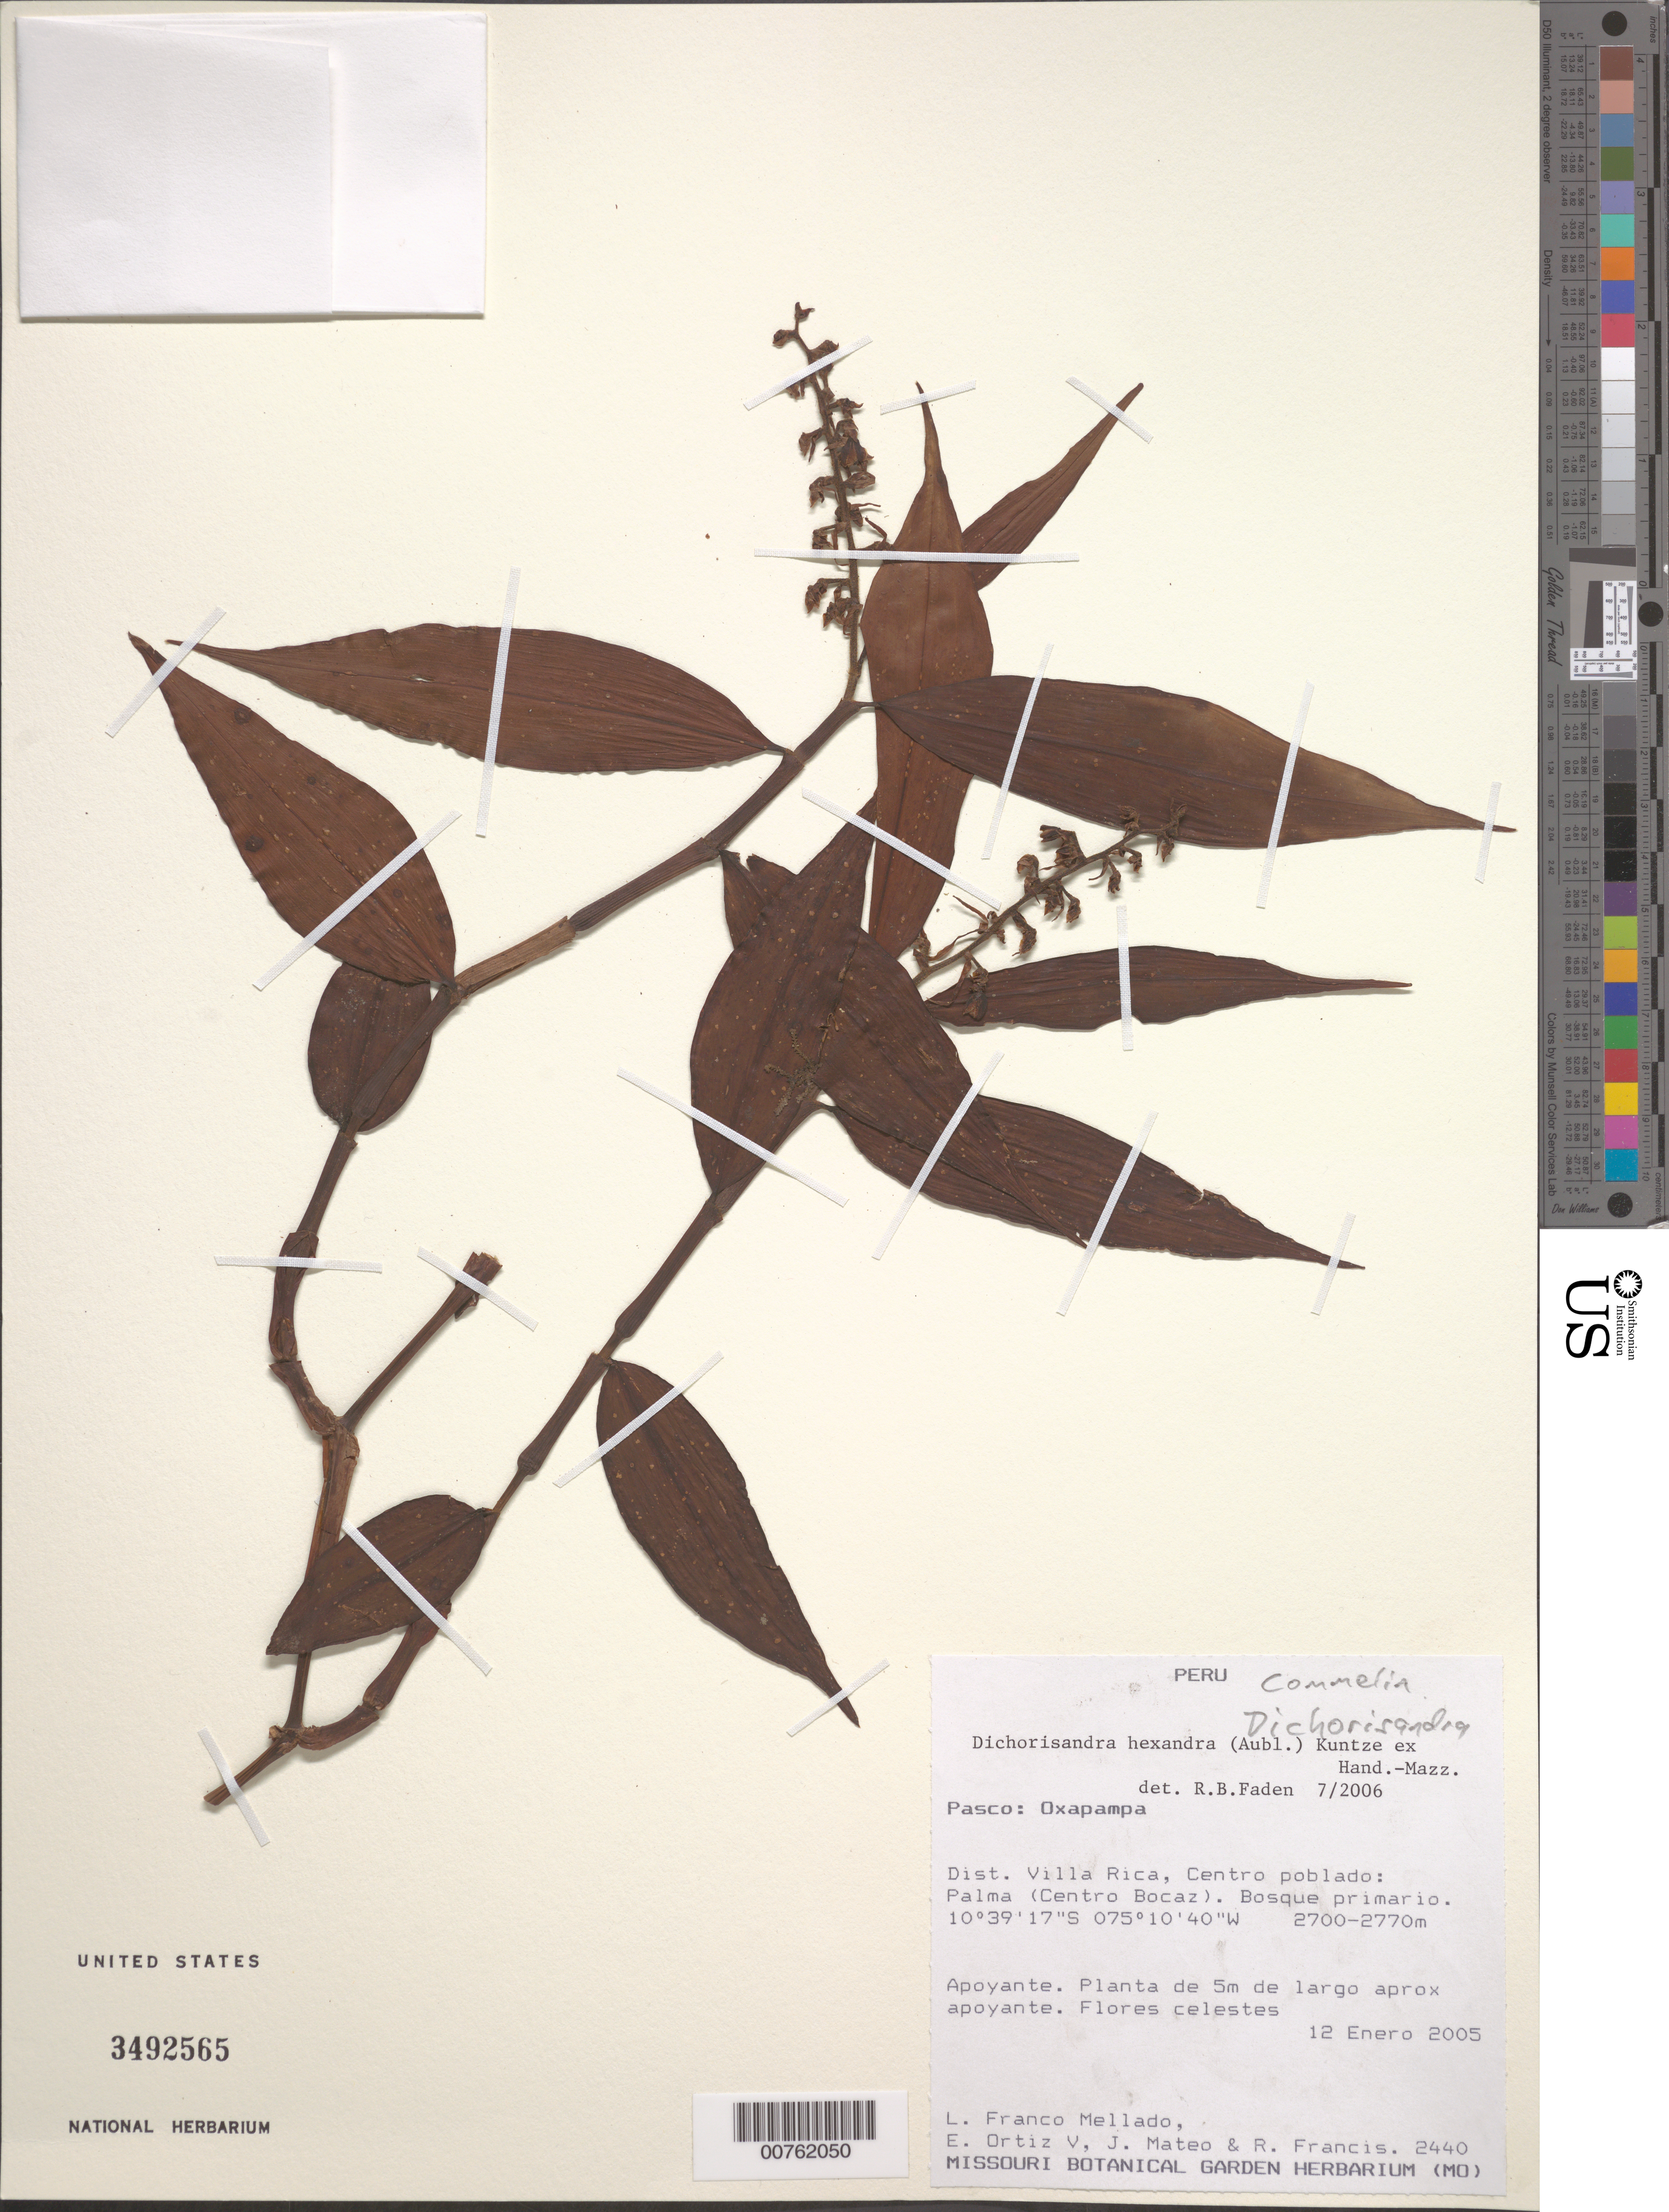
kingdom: Plantae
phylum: Tracheophyta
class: Liliopsida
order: Commelinales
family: Commelinaceae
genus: Dichorisandra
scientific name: Dichorisandra hexandra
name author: (Aubl.) Standl.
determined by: Faden, Robert B., (US), Smithsonian Institution - National Museum of Natural History (UNITED STATES)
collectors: A. Monteagudo et al.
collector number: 2440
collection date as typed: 12 Jan 2005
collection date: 2005-01-12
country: Peru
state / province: Pasco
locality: Oxapampa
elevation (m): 2700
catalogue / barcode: US 3492565